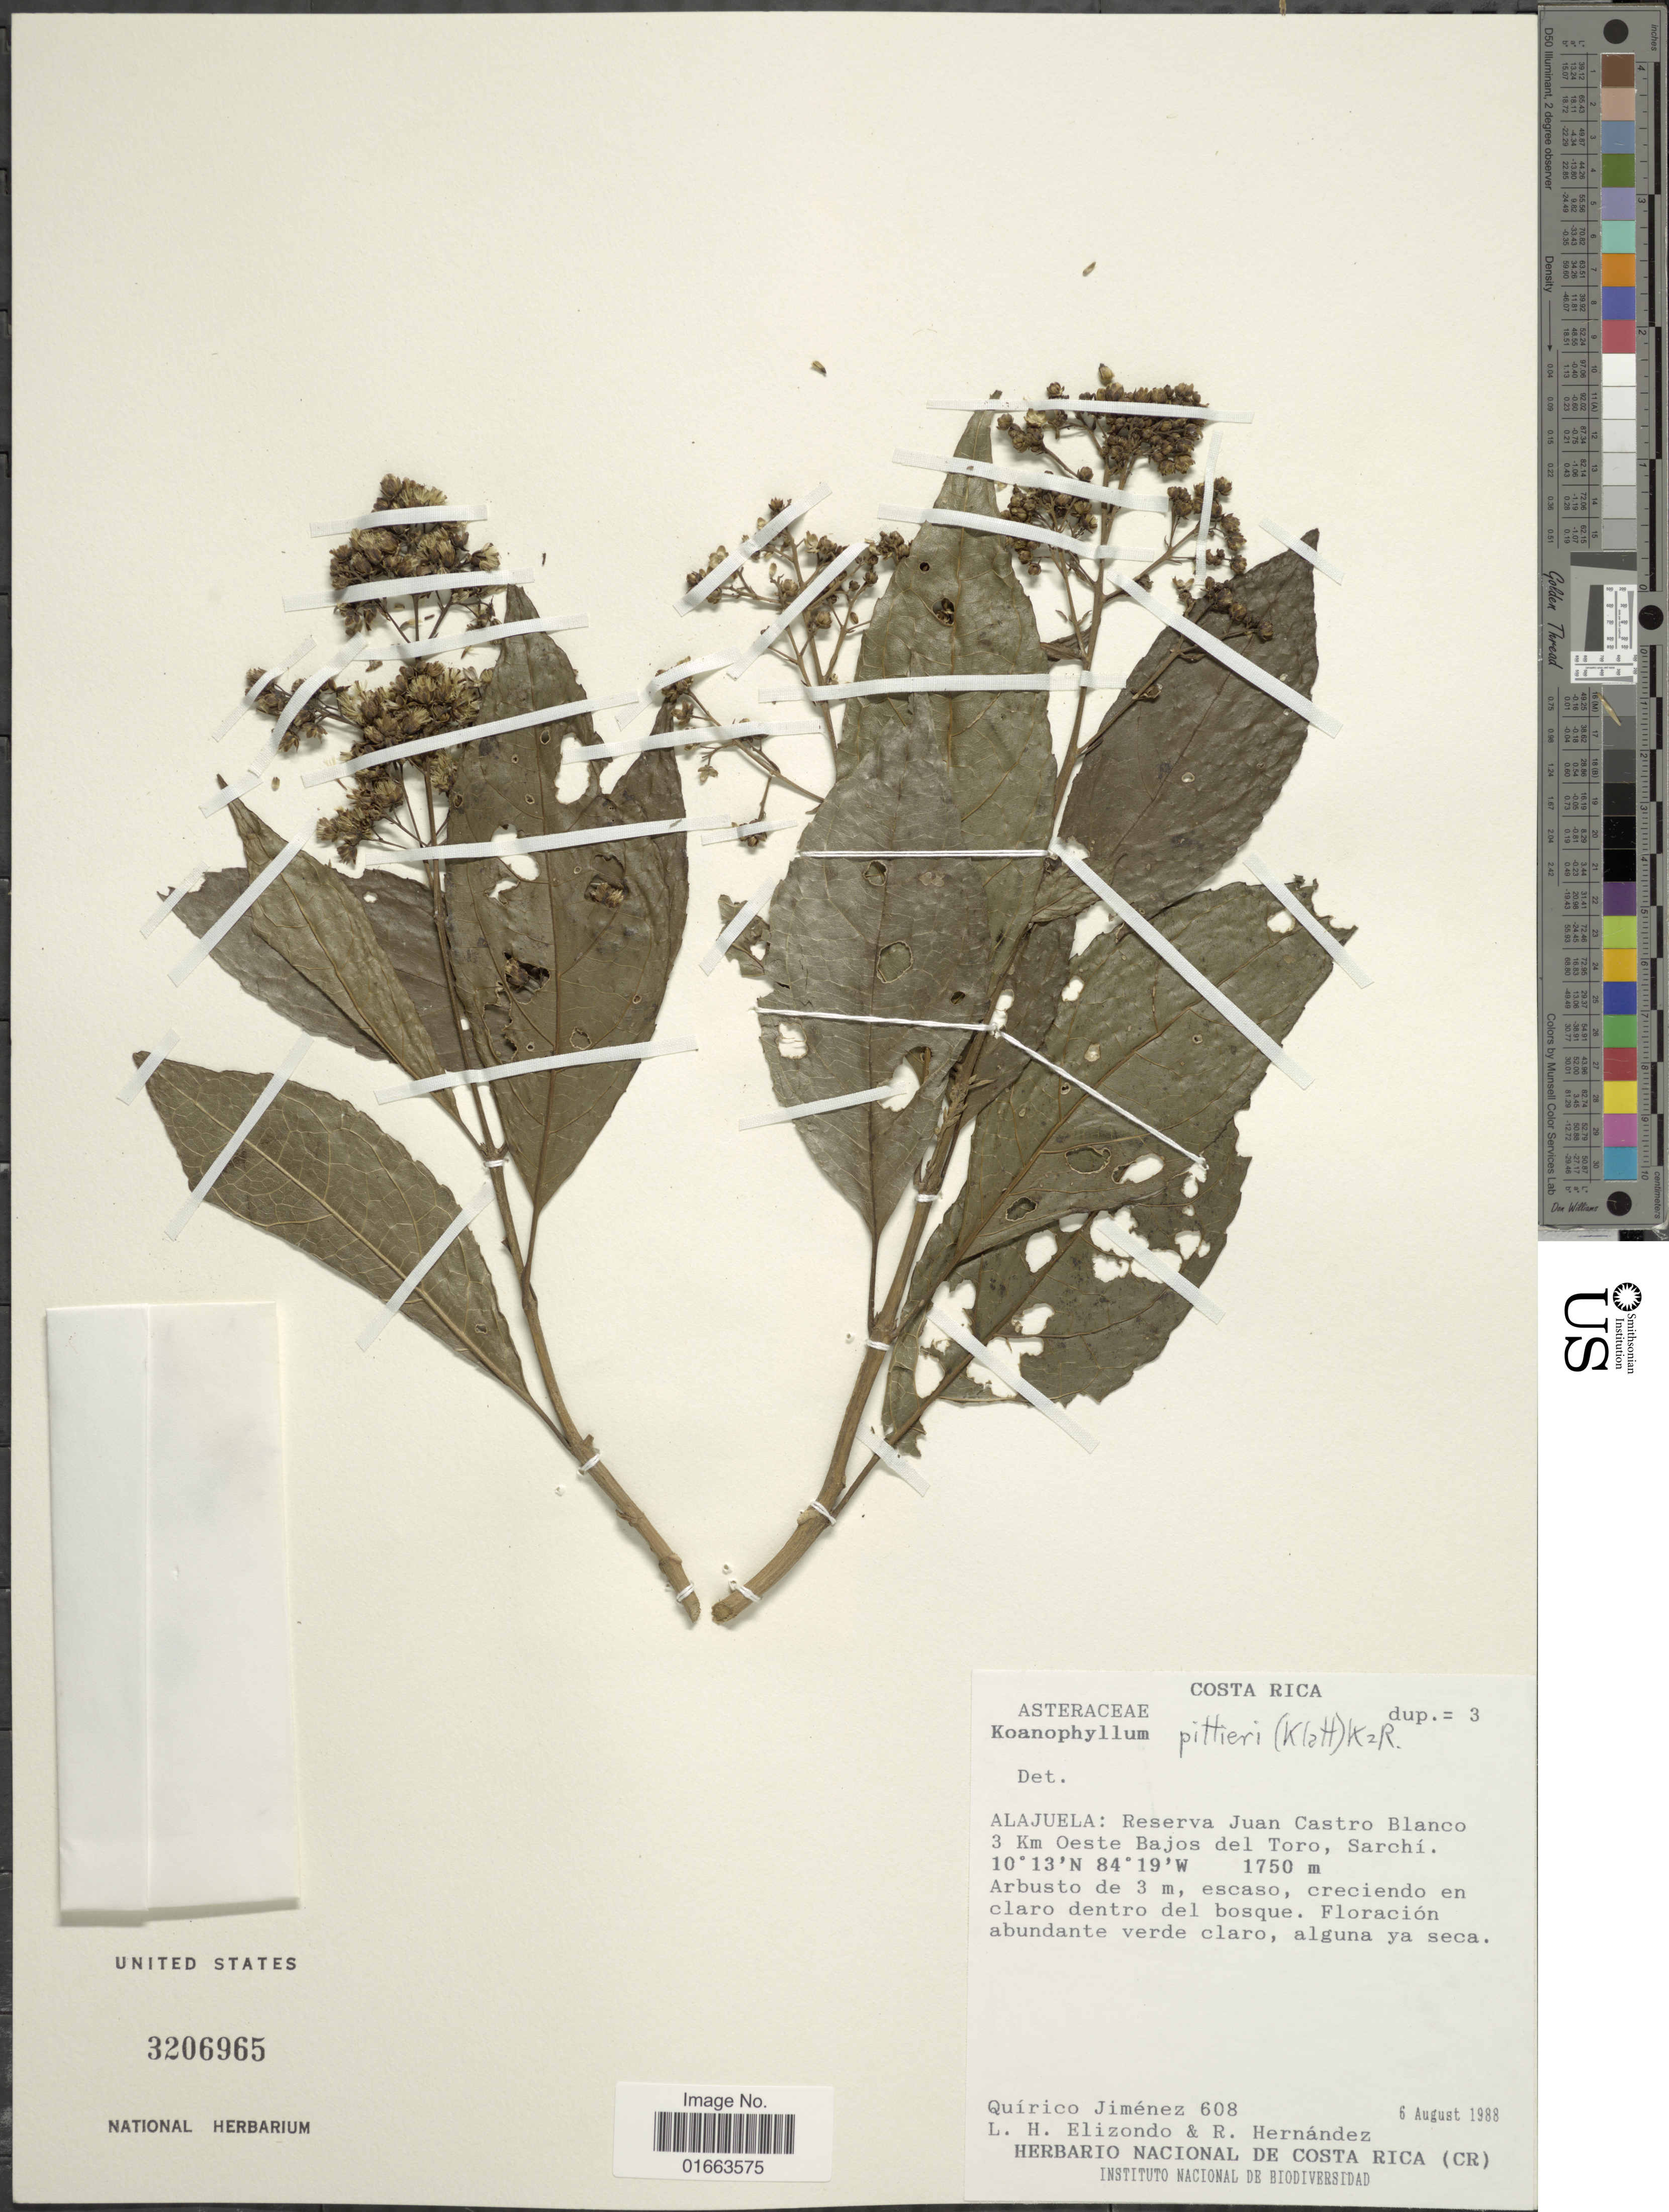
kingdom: Plantae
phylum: Tracheophyta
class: Magnoliopsida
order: Asterales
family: Asteraceae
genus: Koanophyllon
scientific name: Koanophyllon pittieri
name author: (Klatt) R.M. King & H. Rob.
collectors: Q. Jiménez Madrigal, L. Elizondo & R. Hernández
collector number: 608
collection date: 1988-08-06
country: Costa Rica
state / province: Alajuela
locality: Reserva Juan Castro Blanco, 3 Km Oeste Bajos del Toro, Sarchí, arbusto de 3 m, escaso, creciendo en claro dentro del bosque, Floración abundante verde claro, alguna ya seca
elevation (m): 1750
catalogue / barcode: US 3206965